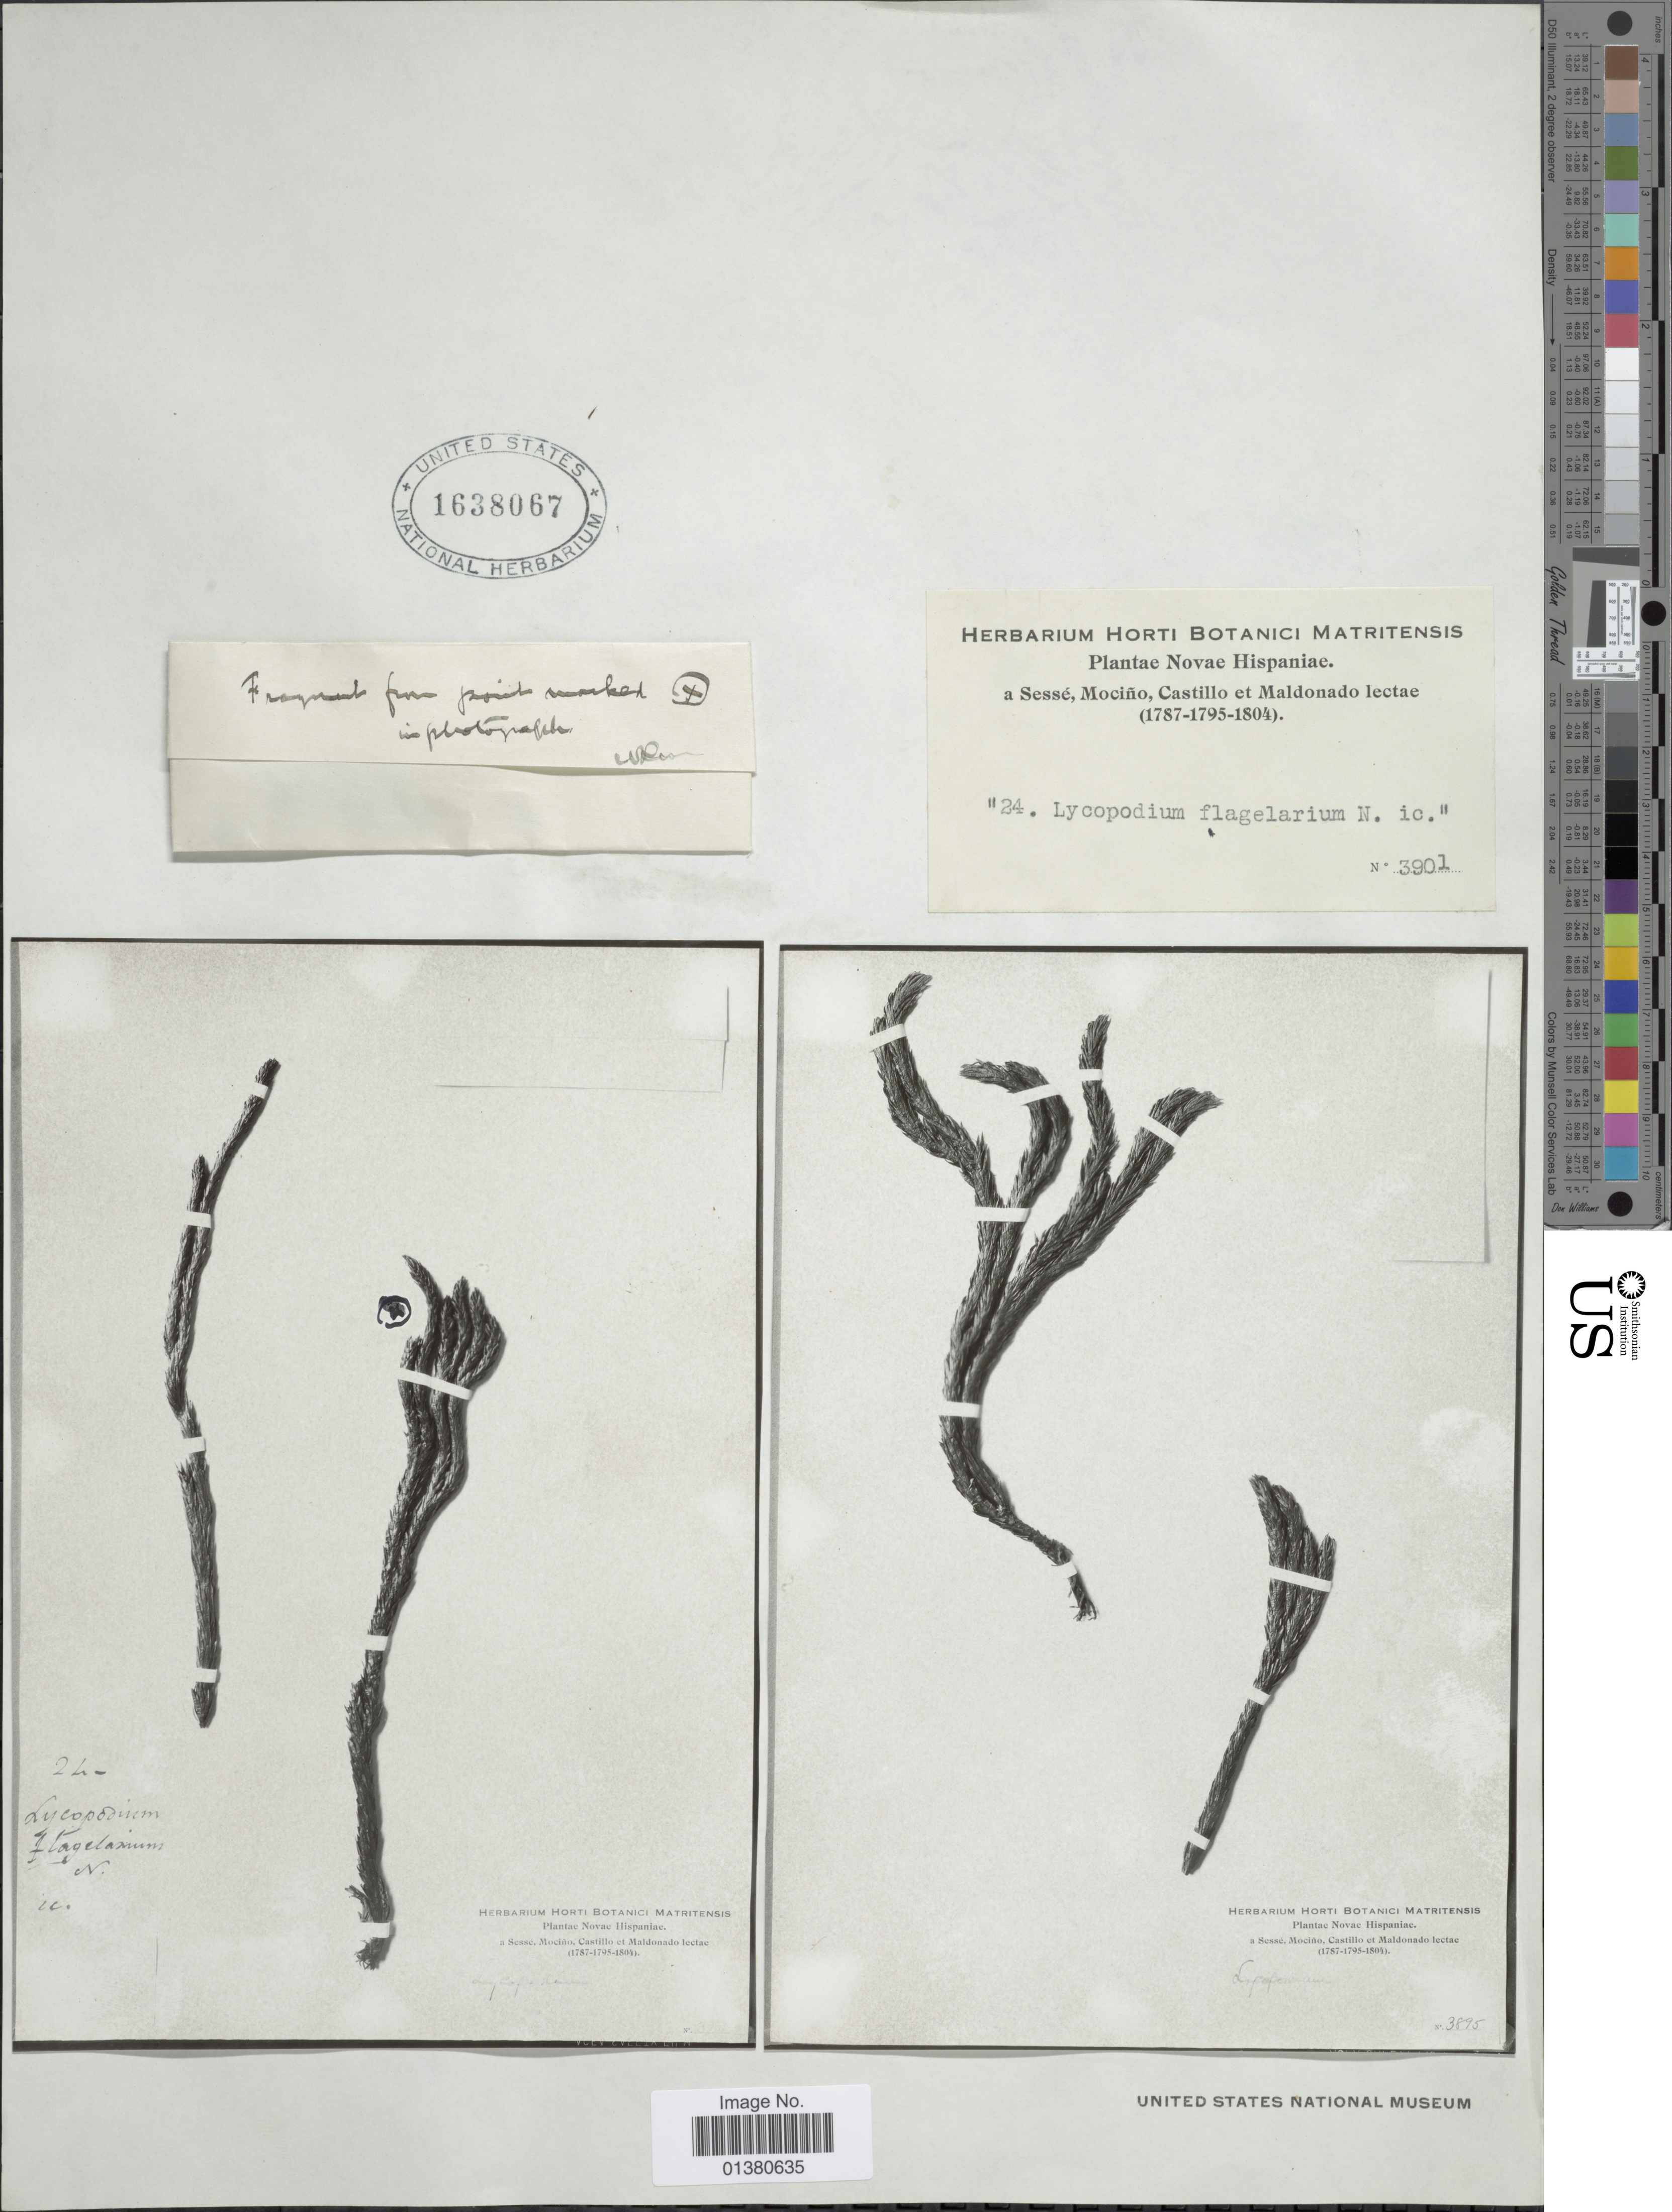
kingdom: Plantae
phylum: Tracheophyta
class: Lycopodiopsida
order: Lycopodiales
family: Lycopodiaceae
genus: Huperzia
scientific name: Huperzia sp.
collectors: Sessé, --, Mociño, Castillo, -- & Maldonado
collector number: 3901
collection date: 1787/1804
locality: Novae Hispaniae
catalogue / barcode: US 1638067